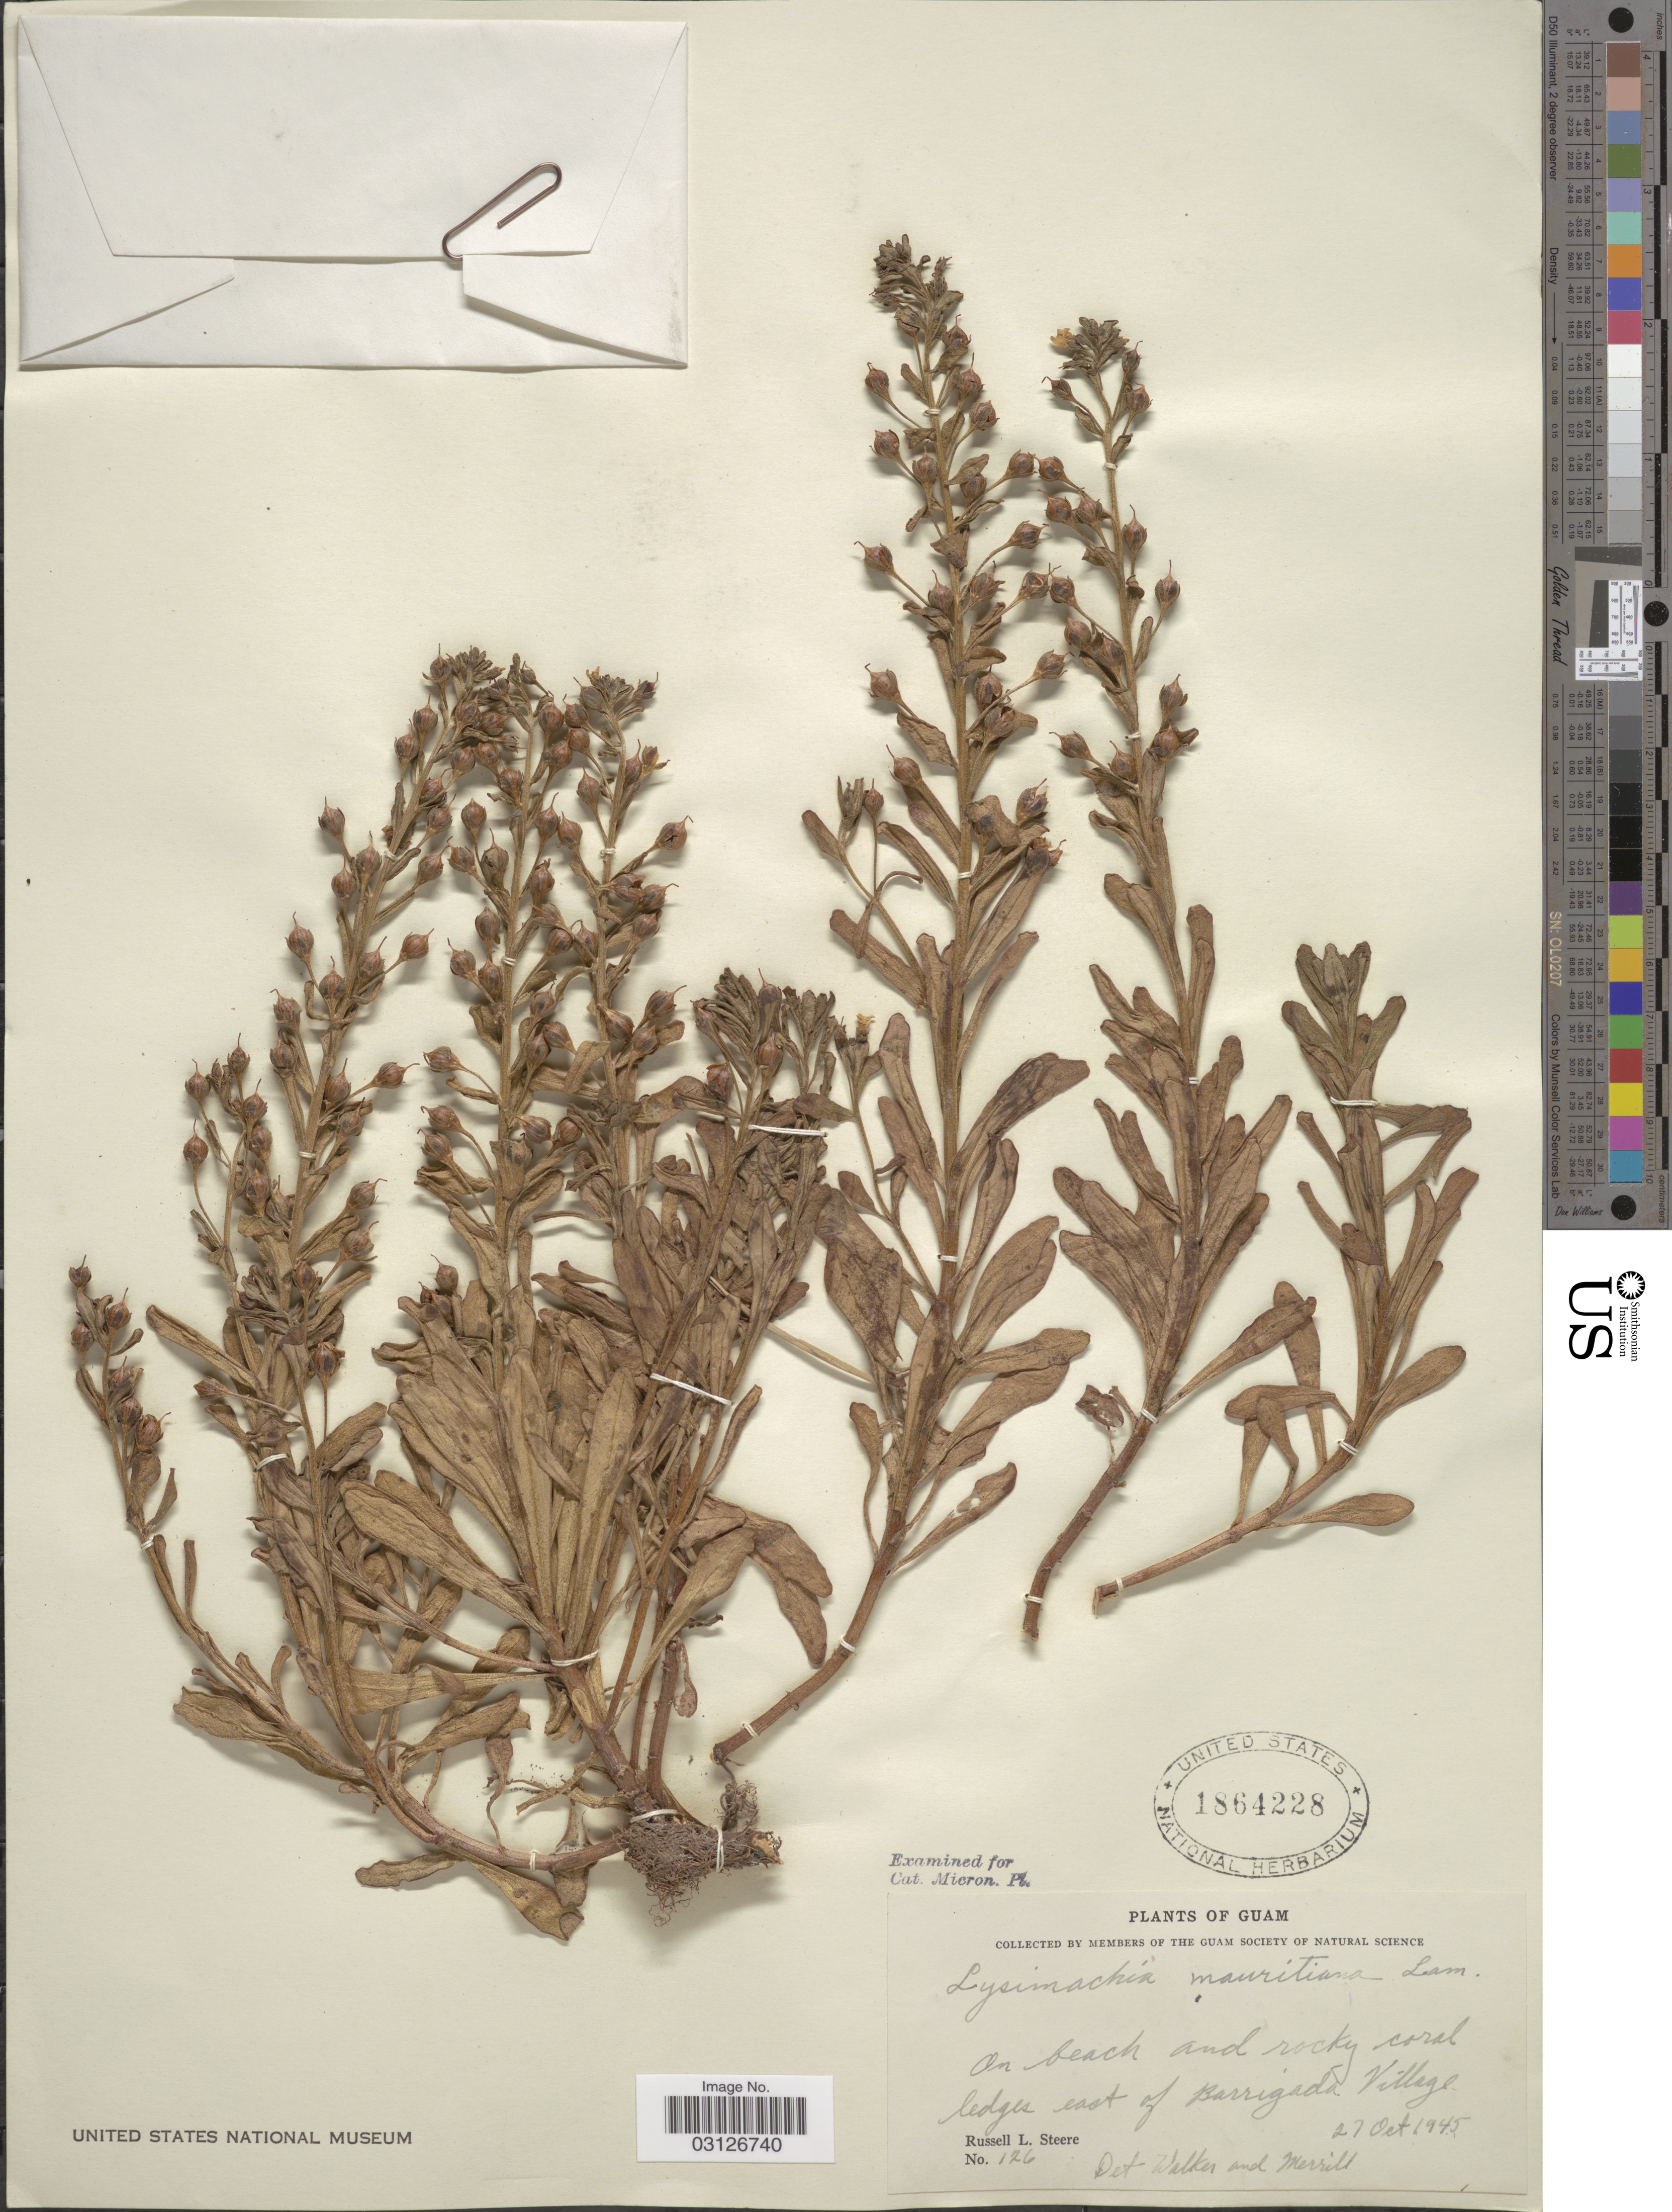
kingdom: Plantae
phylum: Tracheophyta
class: Magnoliopsida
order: Ericales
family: Primulaceae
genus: Lysimachia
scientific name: Lysimachia mauritiana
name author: Lam.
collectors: R. L. Steere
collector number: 126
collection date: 1945-10-27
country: Guam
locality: On beach and rocky coral ledges east of Barrigada Village.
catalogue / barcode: US 1864228